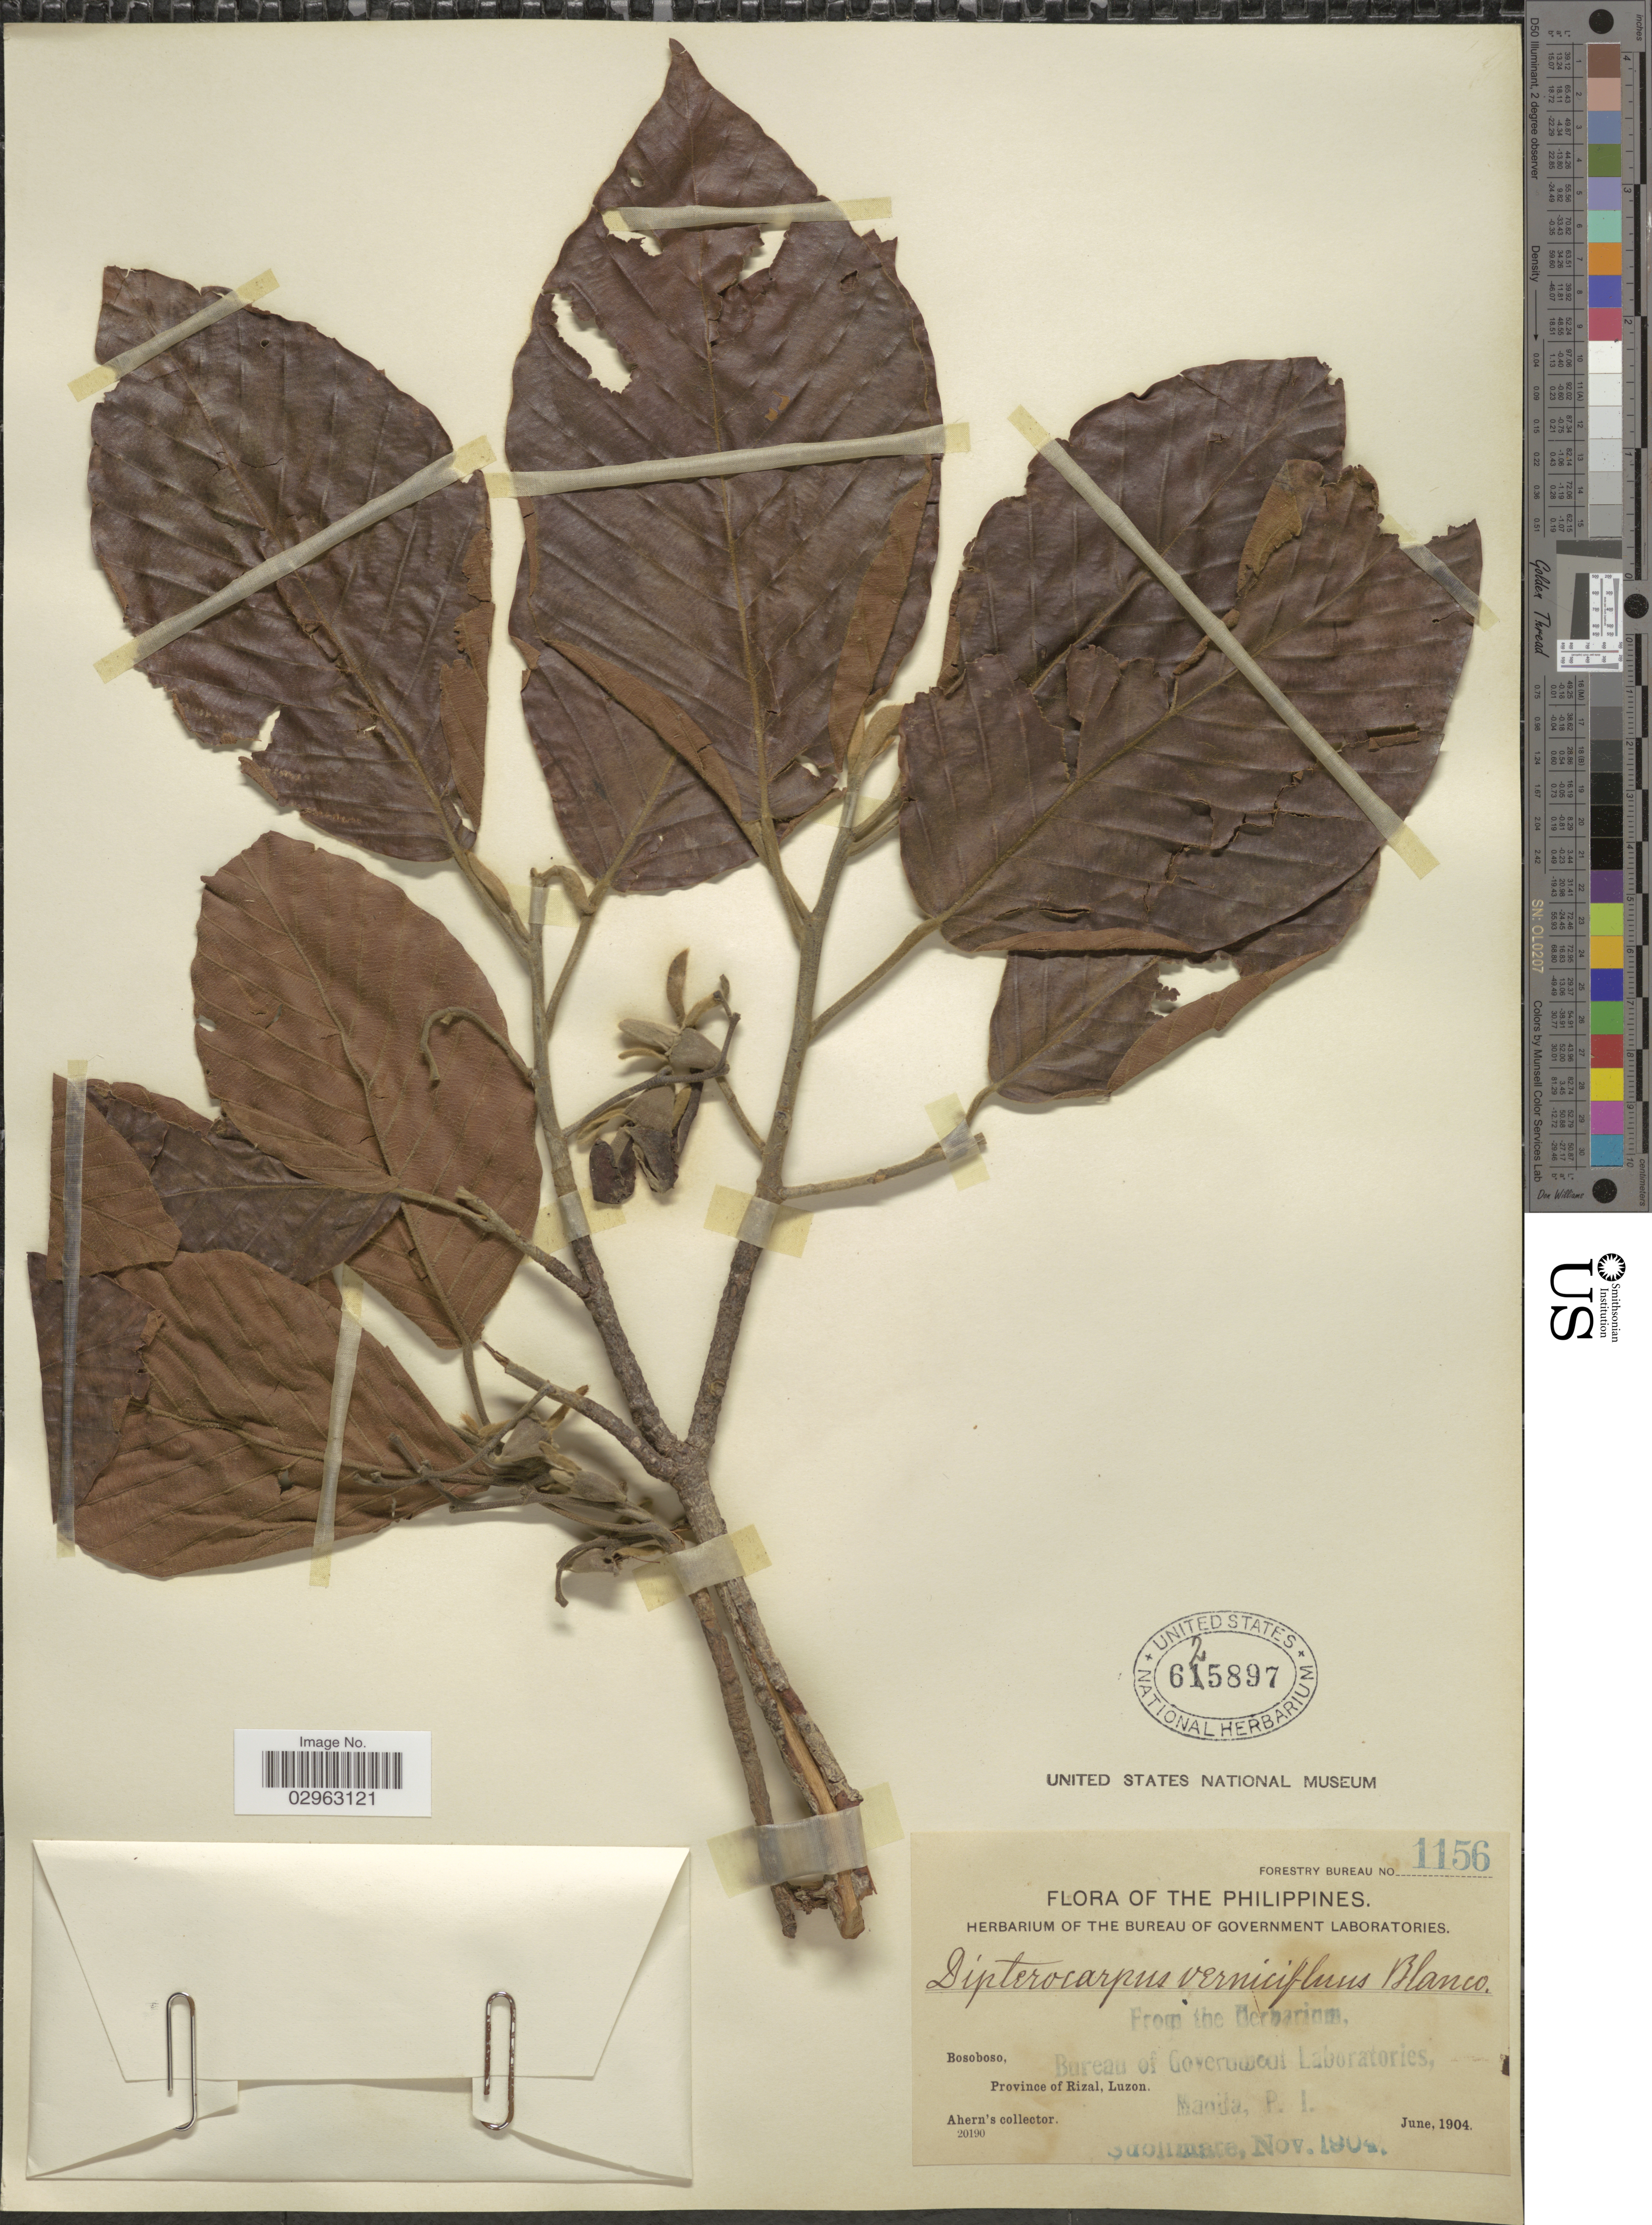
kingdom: Plantae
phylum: Tracheophyta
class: Magnoliopsida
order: Malvales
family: Dipterocarpaceae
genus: Dipterocarpus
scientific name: Dipterocarpus vernicifluus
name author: Blanco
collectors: Ahern's collector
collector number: Forestry Bureau 1156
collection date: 1904-06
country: Philippines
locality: Bosoboso, Province of Rizal, Luzon.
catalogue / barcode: US 625897